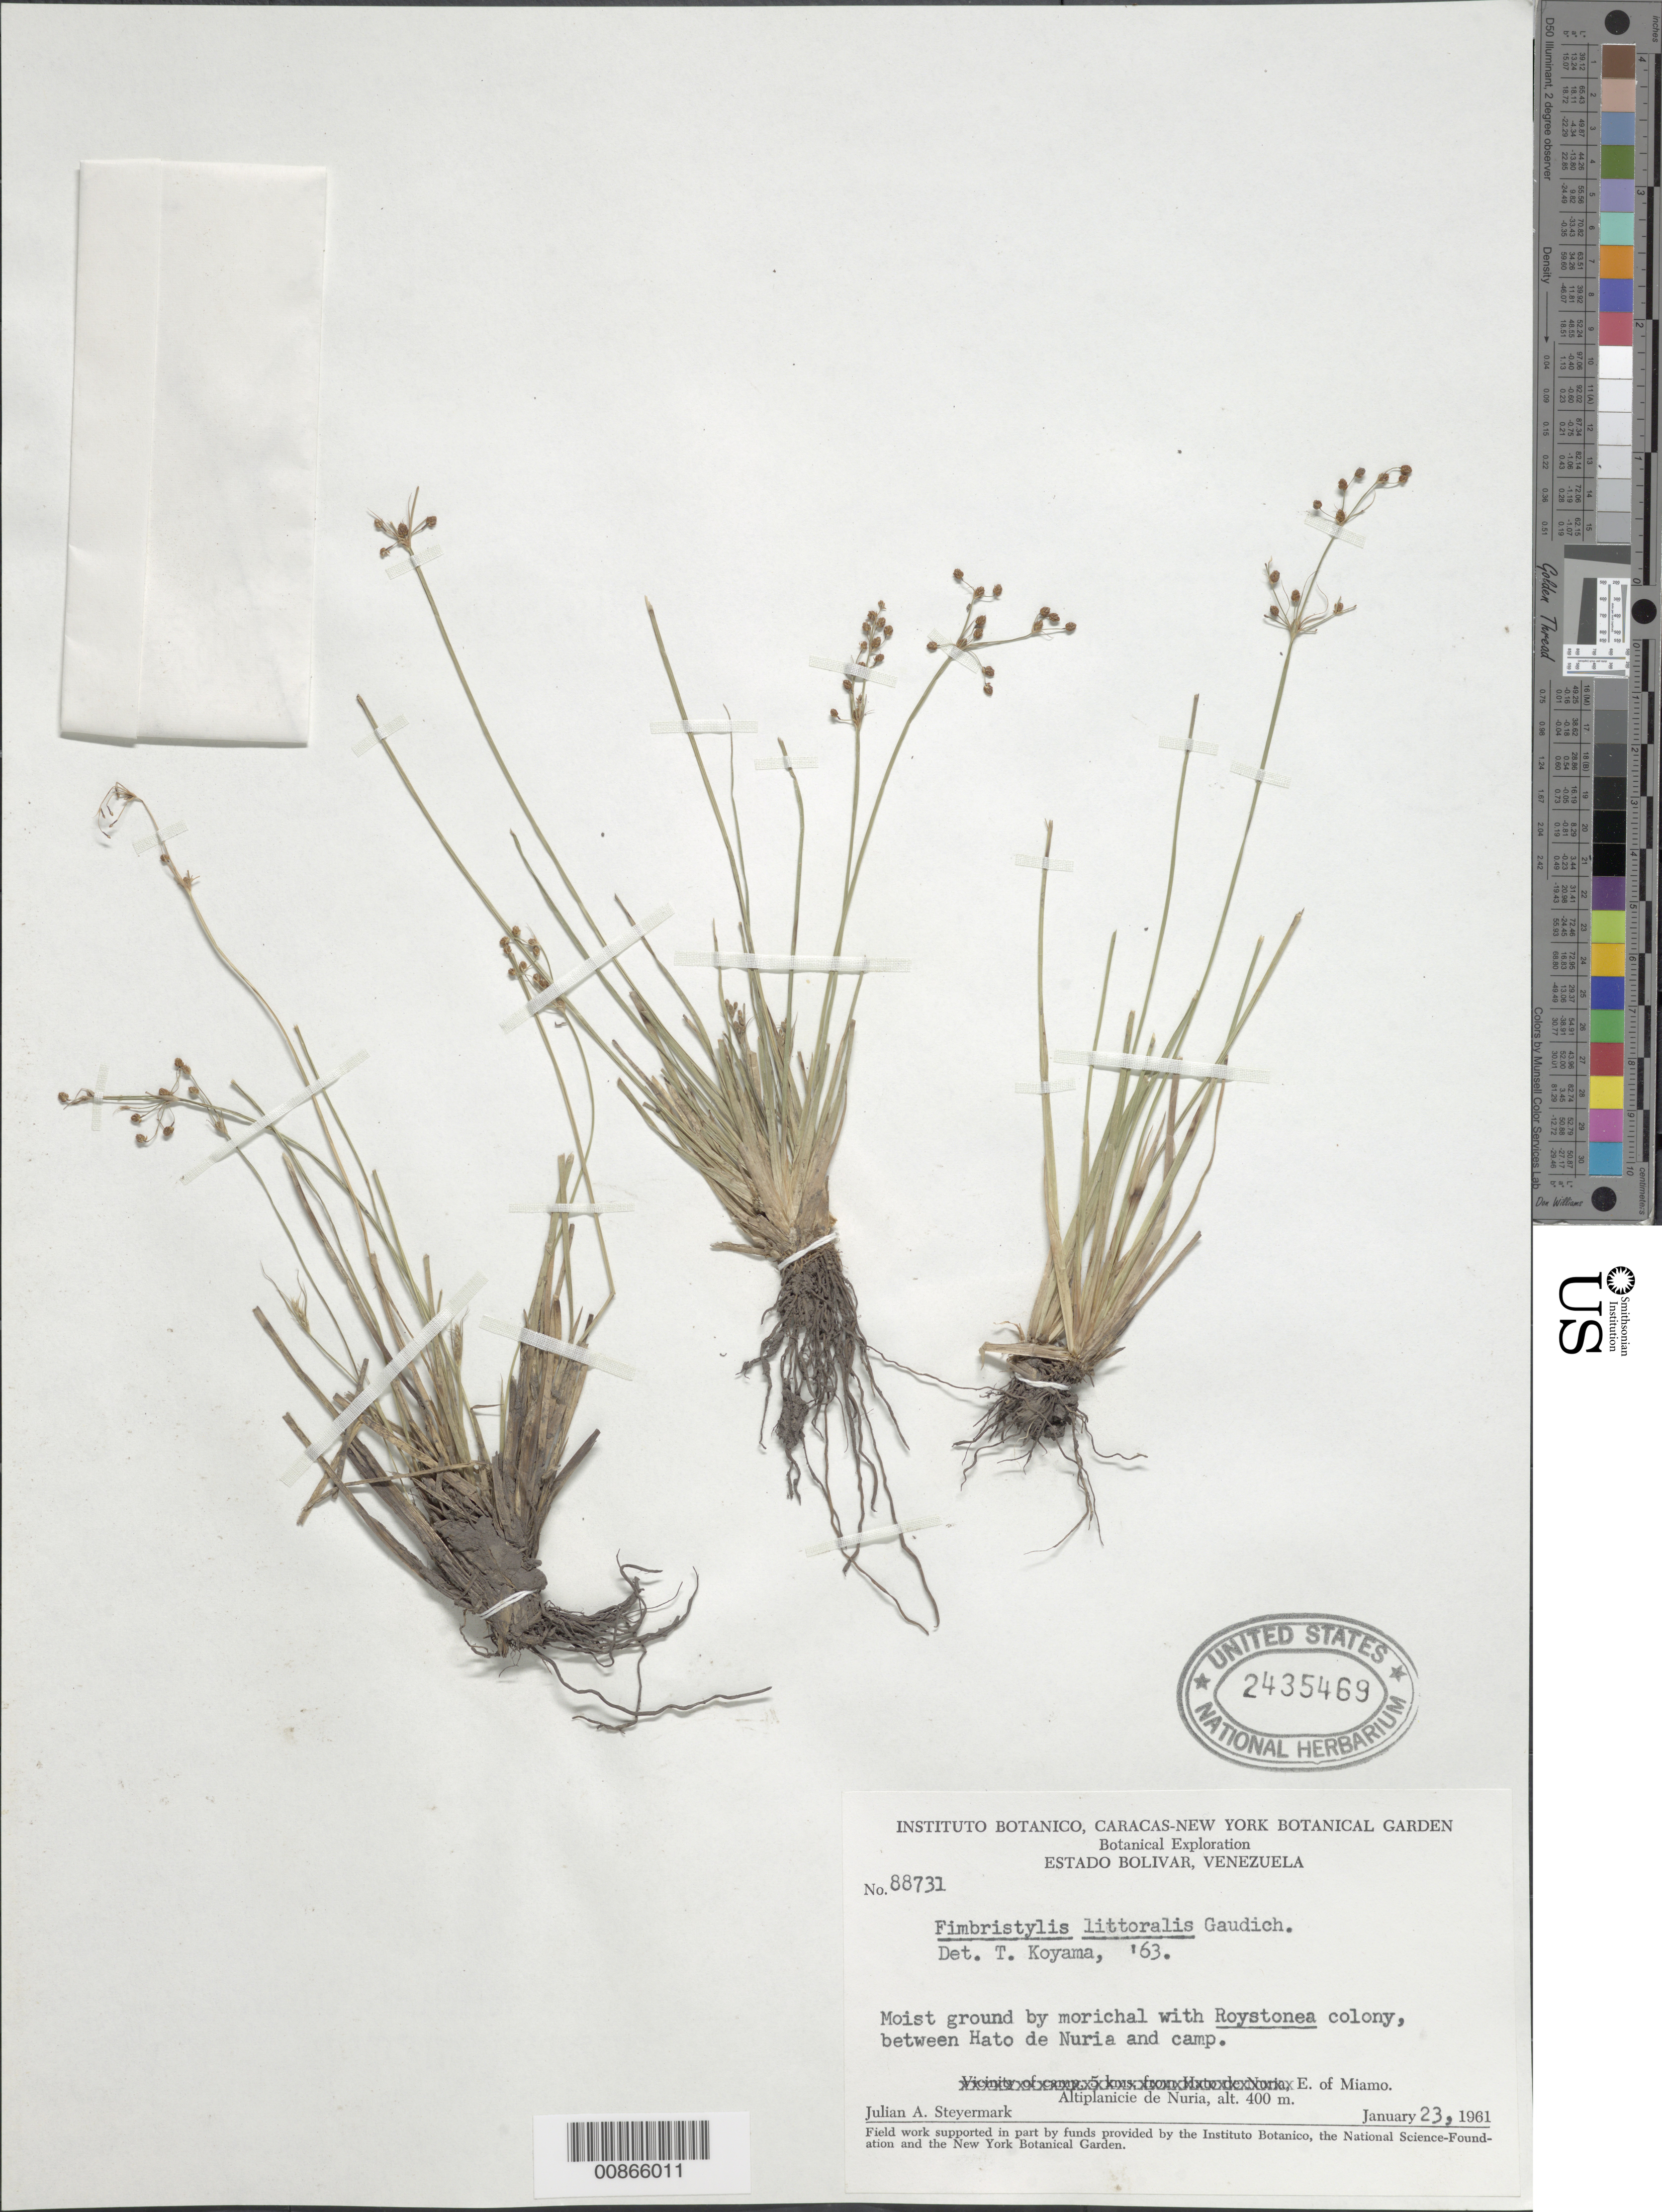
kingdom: Plantae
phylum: Tracheophyta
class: Liliopsida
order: Poales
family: Cyperaceae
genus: Fimbristylis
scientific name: Fimbristylis littoralis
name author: Gaudich.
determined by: Strong, M. T., (US), Smithsonian Institution - National Museum of Natural History (UNITED STATES)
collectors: J. Steyermark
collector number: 88731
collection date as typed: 23-Jan-61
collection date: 1961-01-23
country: Venezuela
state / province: Bolívar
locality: Altiplanicie de Nuria, E of Miamo, between Hato de Nuria and camp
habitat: Moist ground by morichal with Roystonea colony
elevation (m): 400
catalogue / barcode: US 2435469